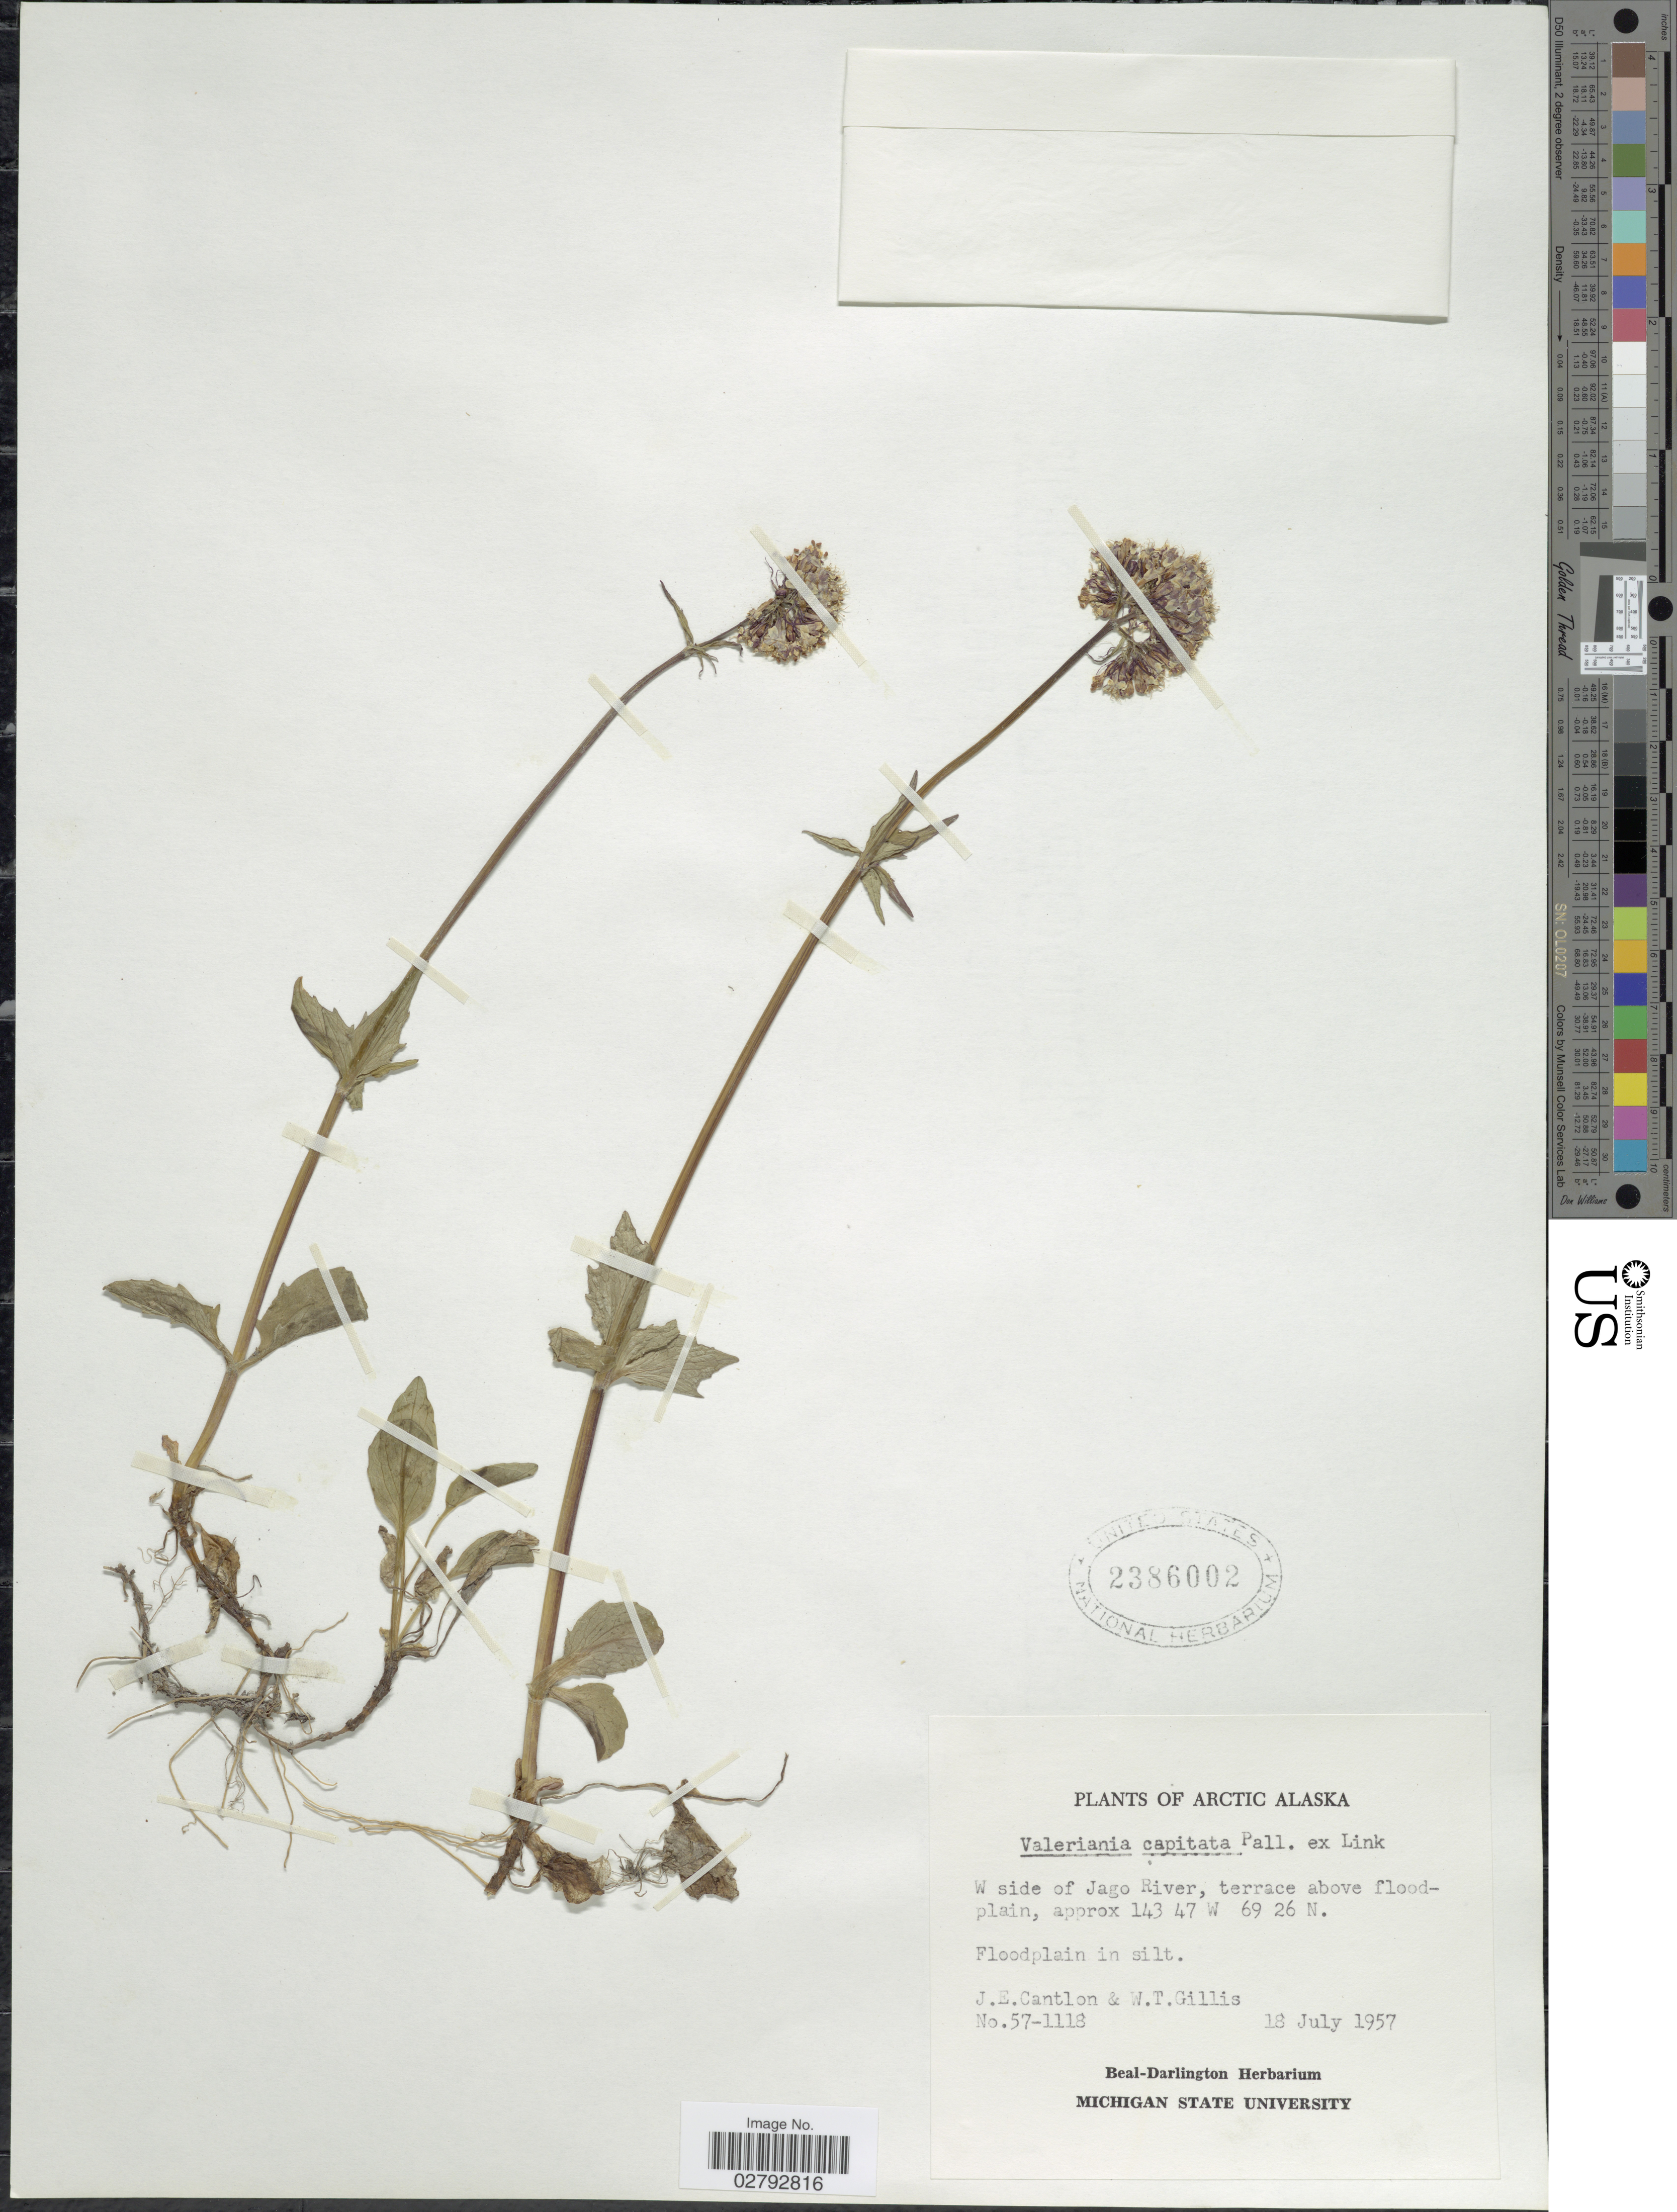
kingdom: Plantae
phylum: Tracheophyta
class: Magnoliopsida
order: Dipsacales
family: Caprifoliaceae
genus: Valeriana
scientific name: Valeriana capitata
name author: Link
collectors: J. Cantlon & W. T. Gillis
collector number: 57-1118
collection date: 1957-07-18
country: United States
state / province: Alaska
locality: Arctic Alaska. W side of Jago River, terrace above floodplain.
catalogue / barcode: US 2386002